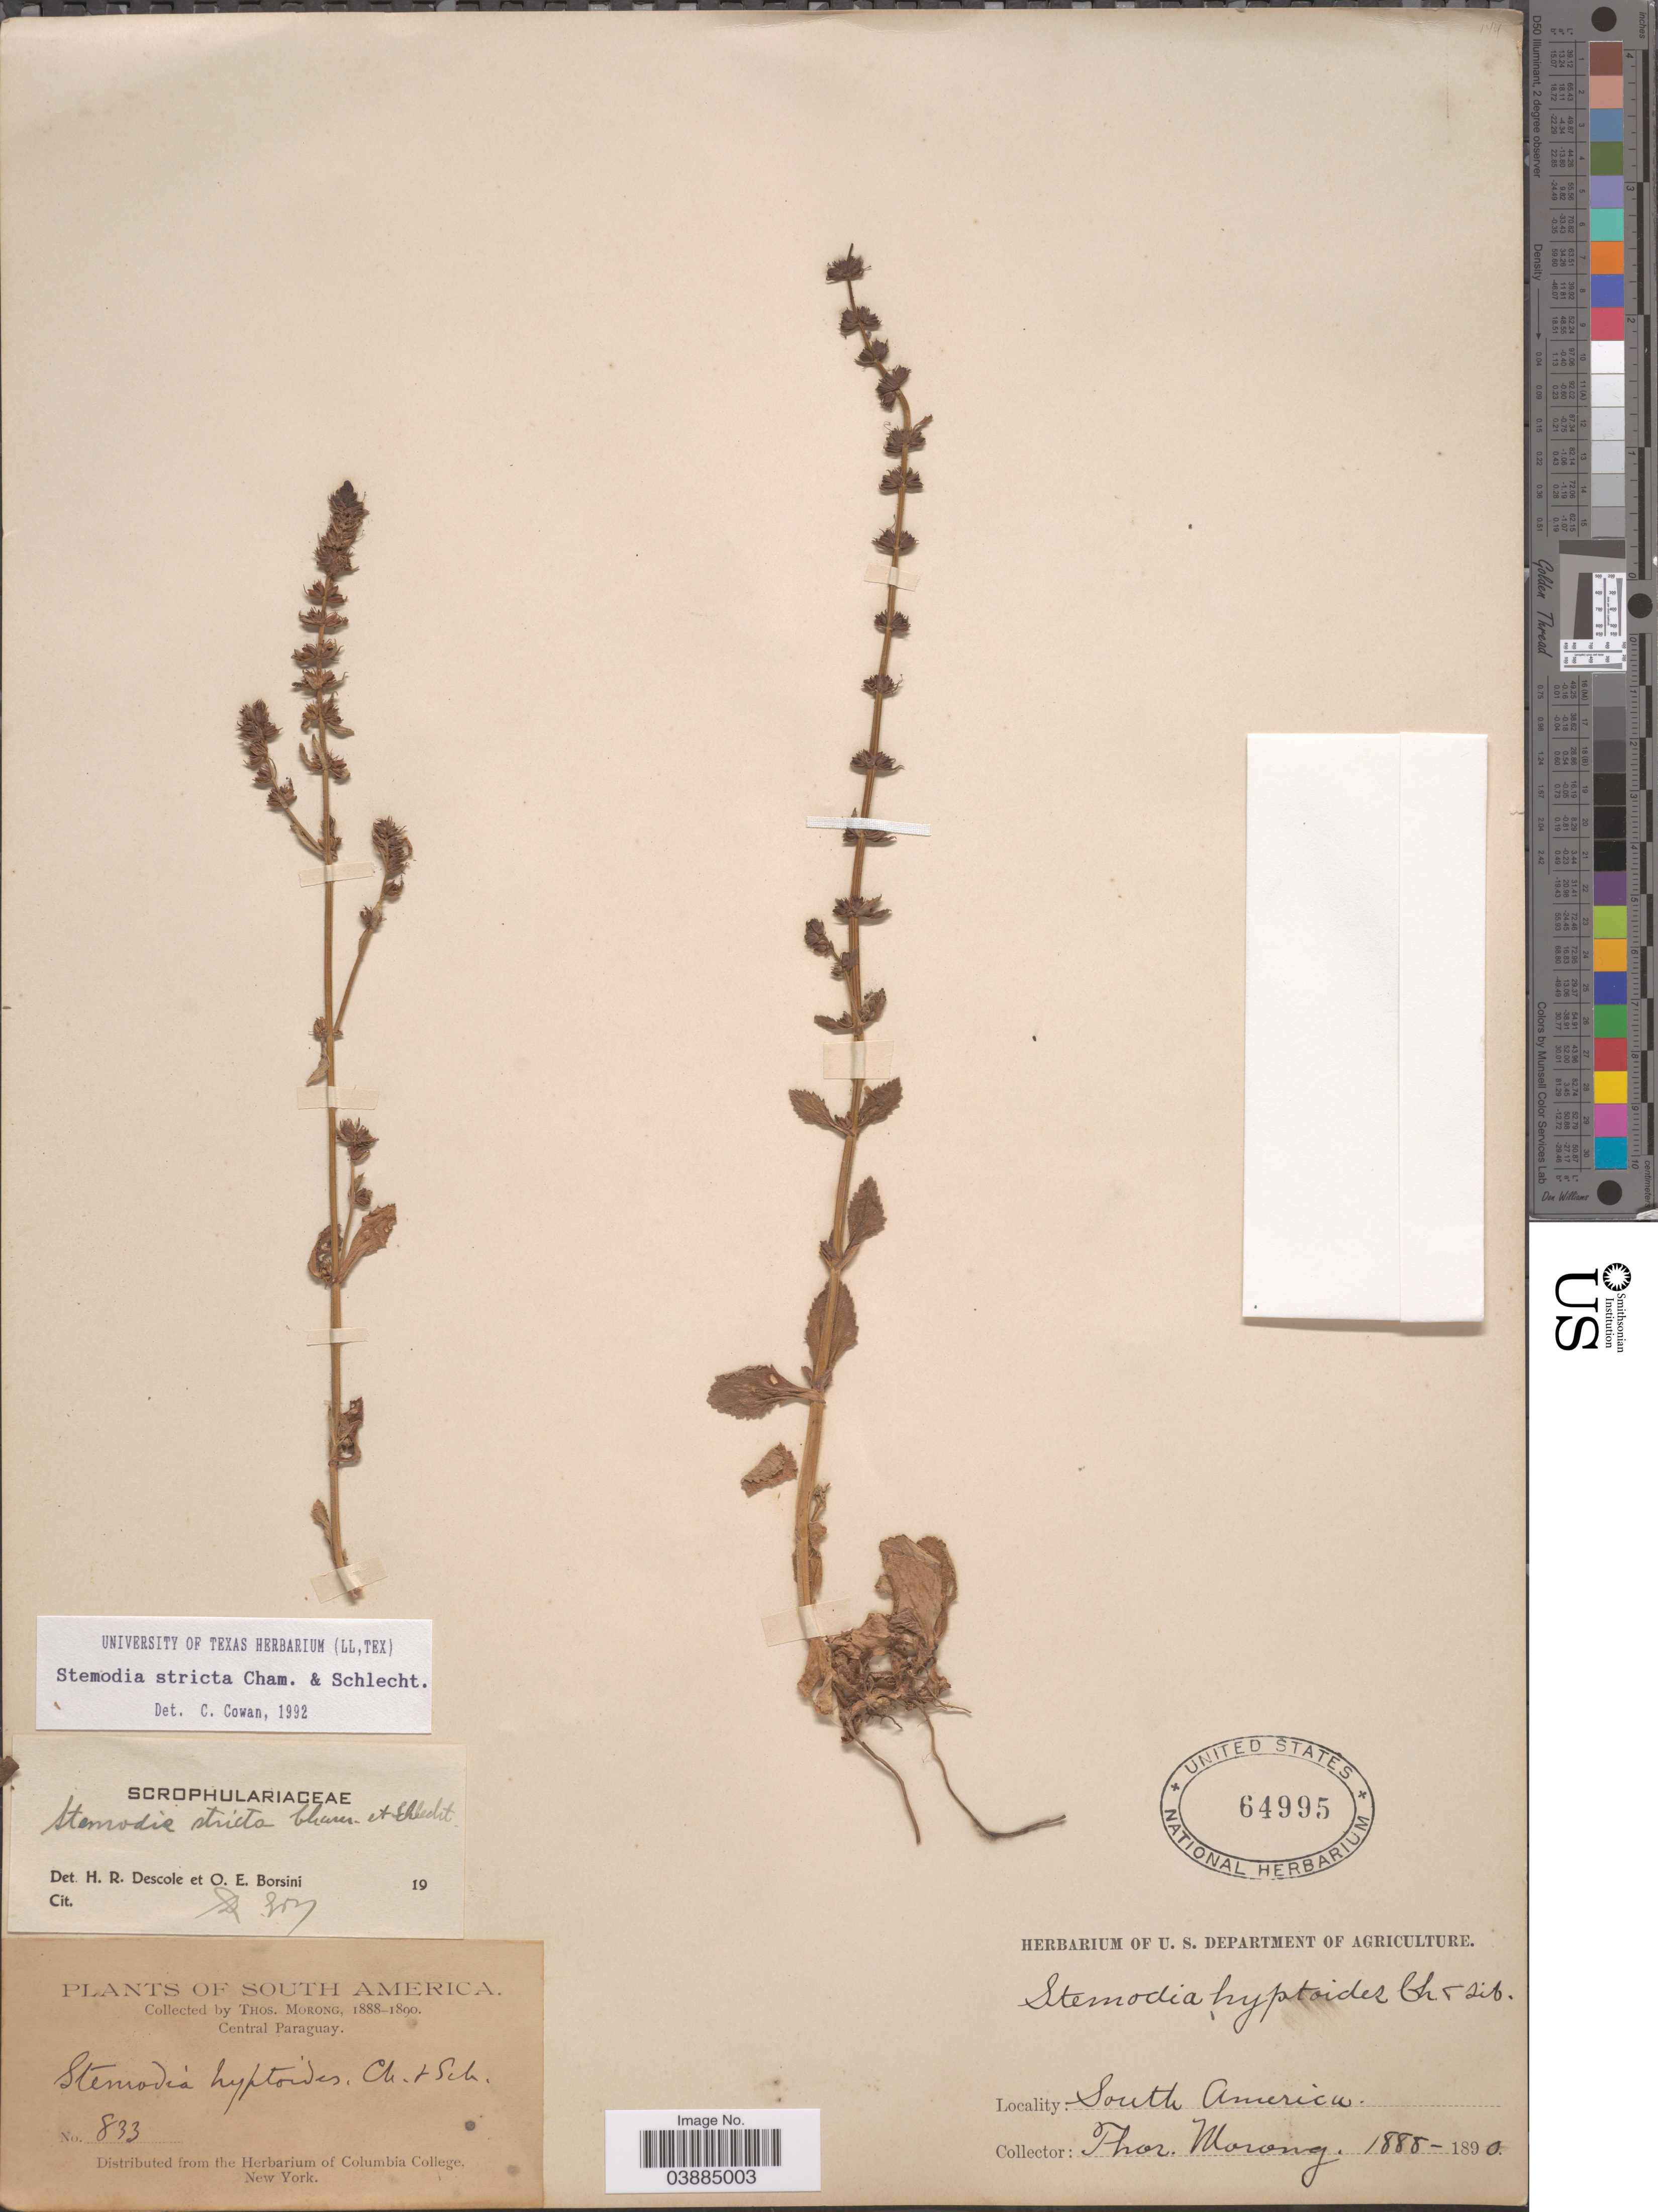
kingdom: Plantae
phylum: Tracheophyta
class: Magnoliopsida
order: Lamiales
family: Plantaginaceae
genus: Stemodia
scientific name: Stemodia stricta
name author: Cham. & Schltdl.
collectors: ex herb. T. Morong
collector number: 833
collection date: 1888/1890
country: Paraguay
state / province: Central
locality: Central Paraguay.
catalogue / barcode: US 64995